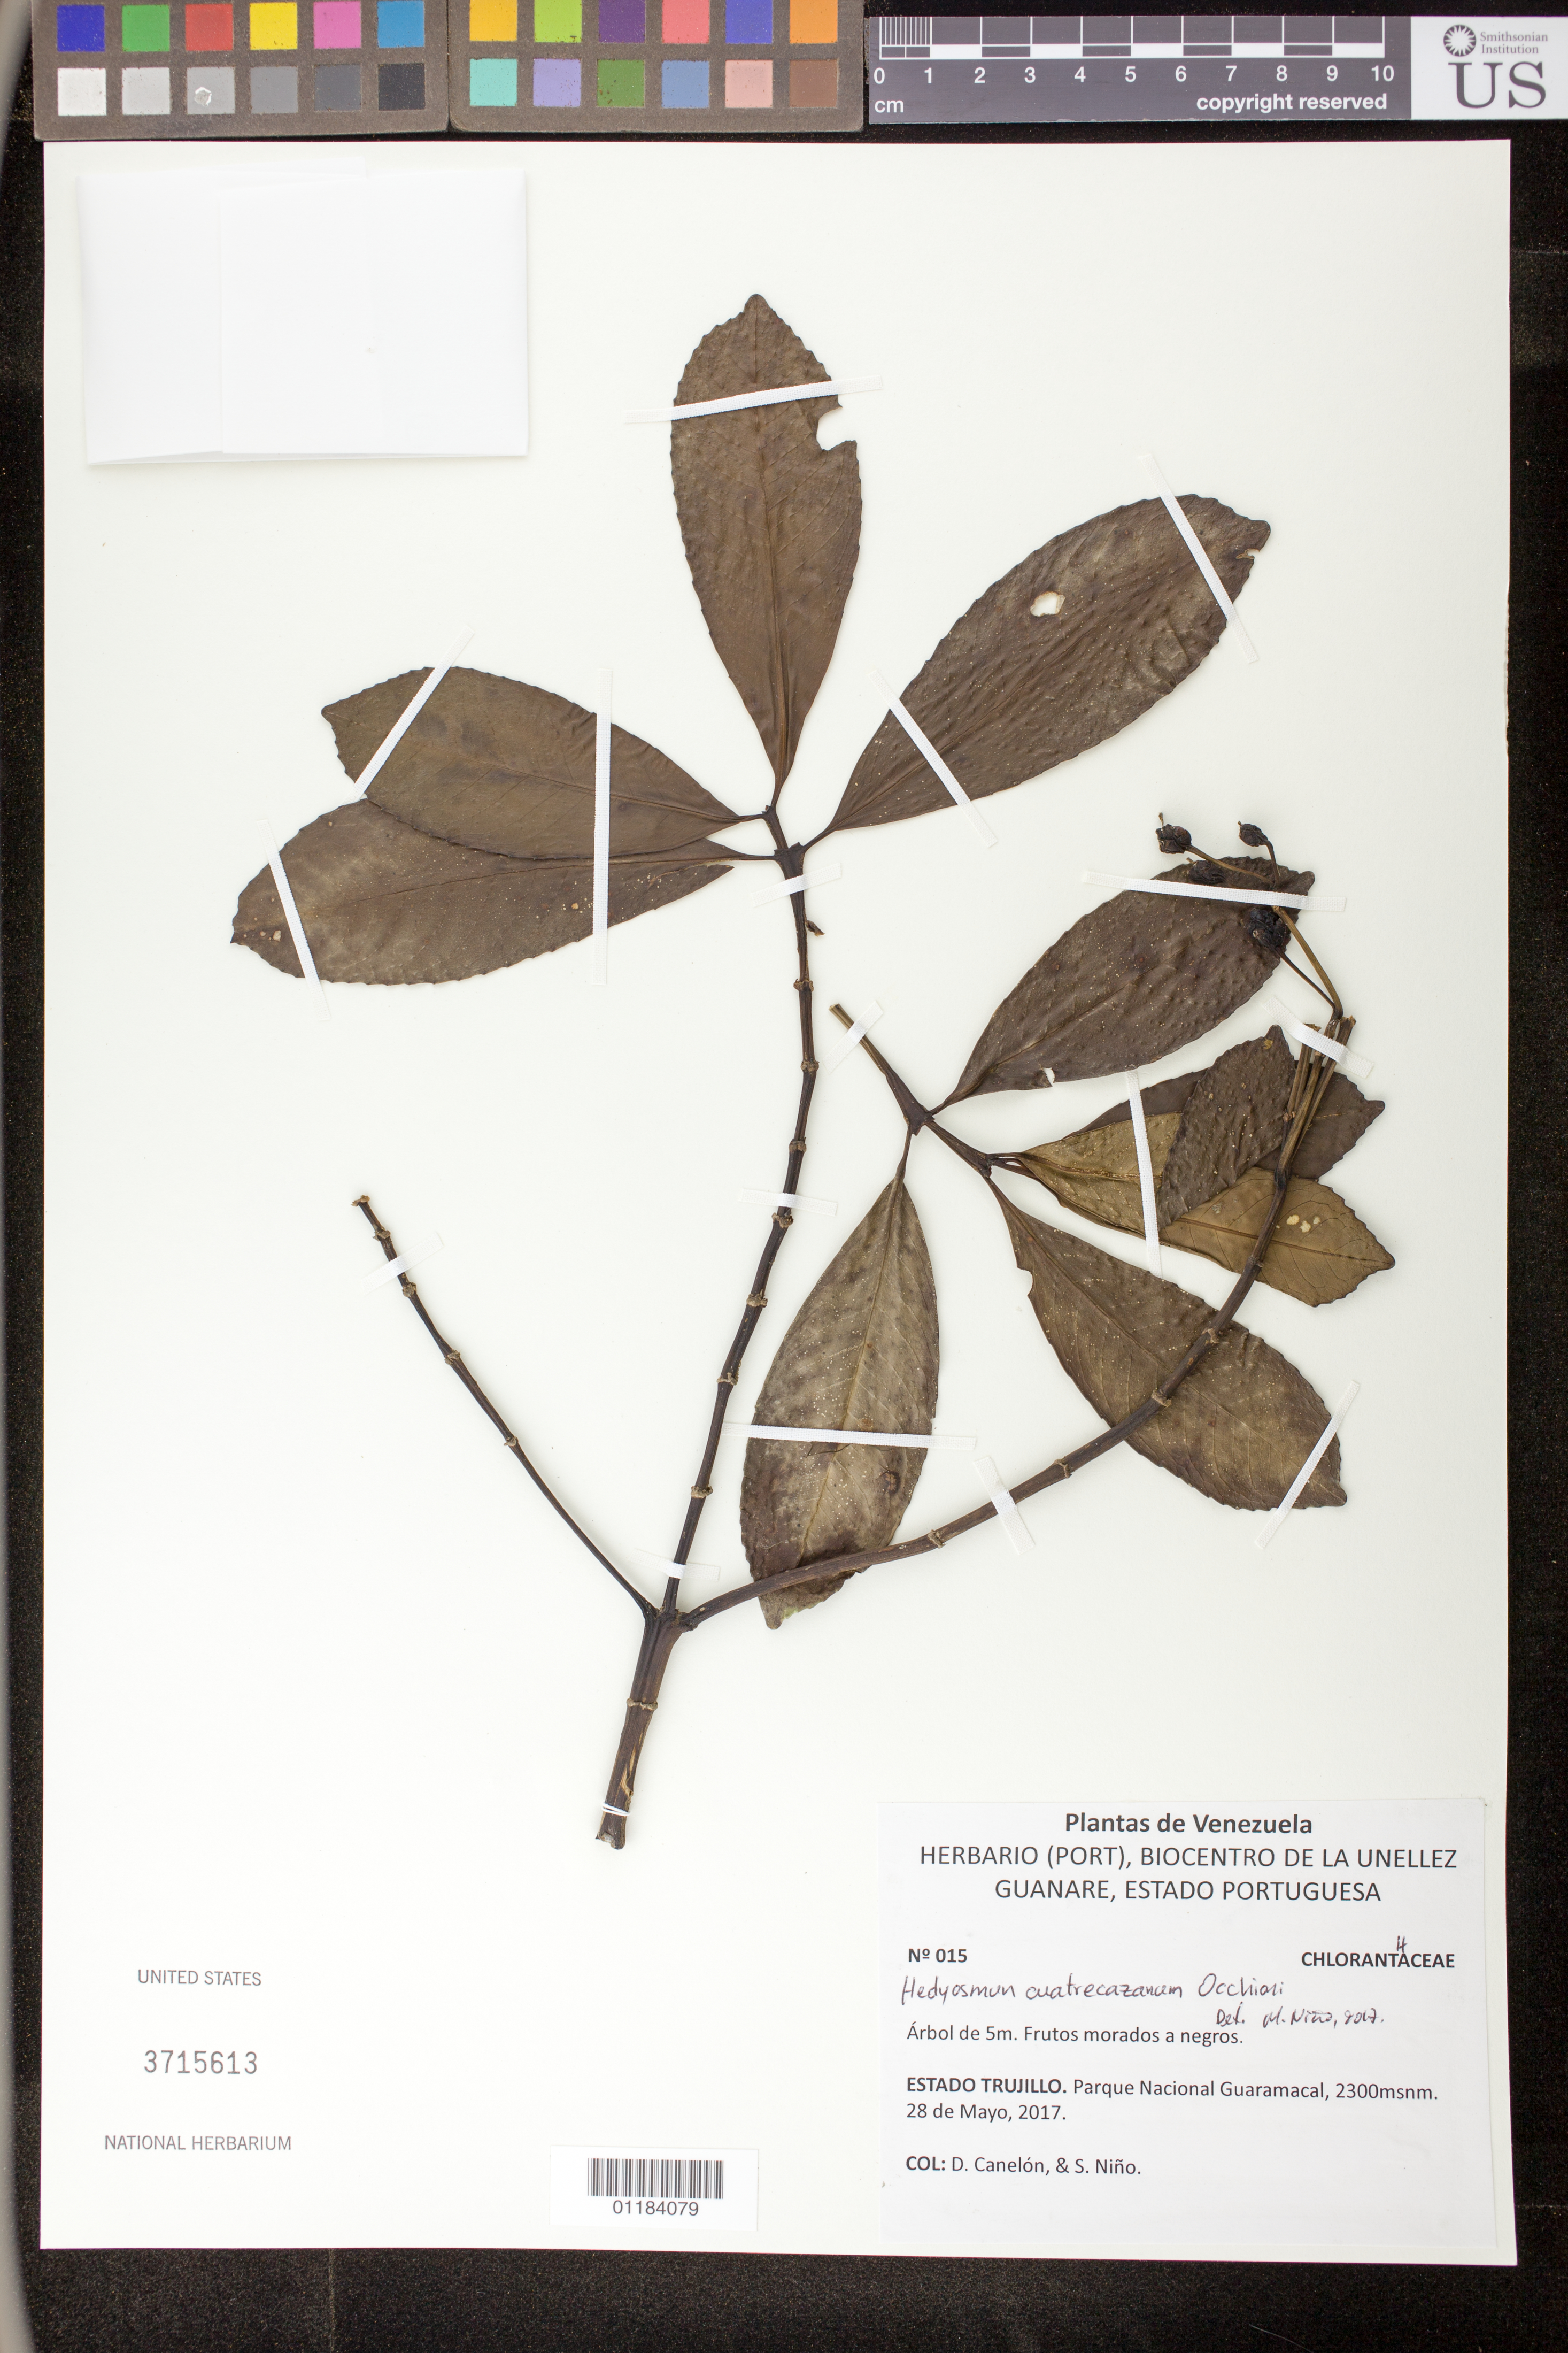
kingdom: Plantae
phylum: Tracheophyta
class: Magnoliopsida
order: Chloranthales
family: Chloranthaceae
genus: Hedyosmum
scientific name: Hedyosmum cuatrecazanum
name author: Occhioni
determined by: Niño, S. M., (PORT), BioCentro-UNELLEZ (VENEZUELA)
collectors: D. Canelón & S. M. Niño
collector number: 15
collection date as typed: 28 de Mayo, 2017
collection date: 2017-05-28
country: Venezuela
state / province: Trujillo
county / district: Boconó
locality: Parque Nacional Guaramacal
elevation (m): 2300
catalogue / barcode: US 3715613